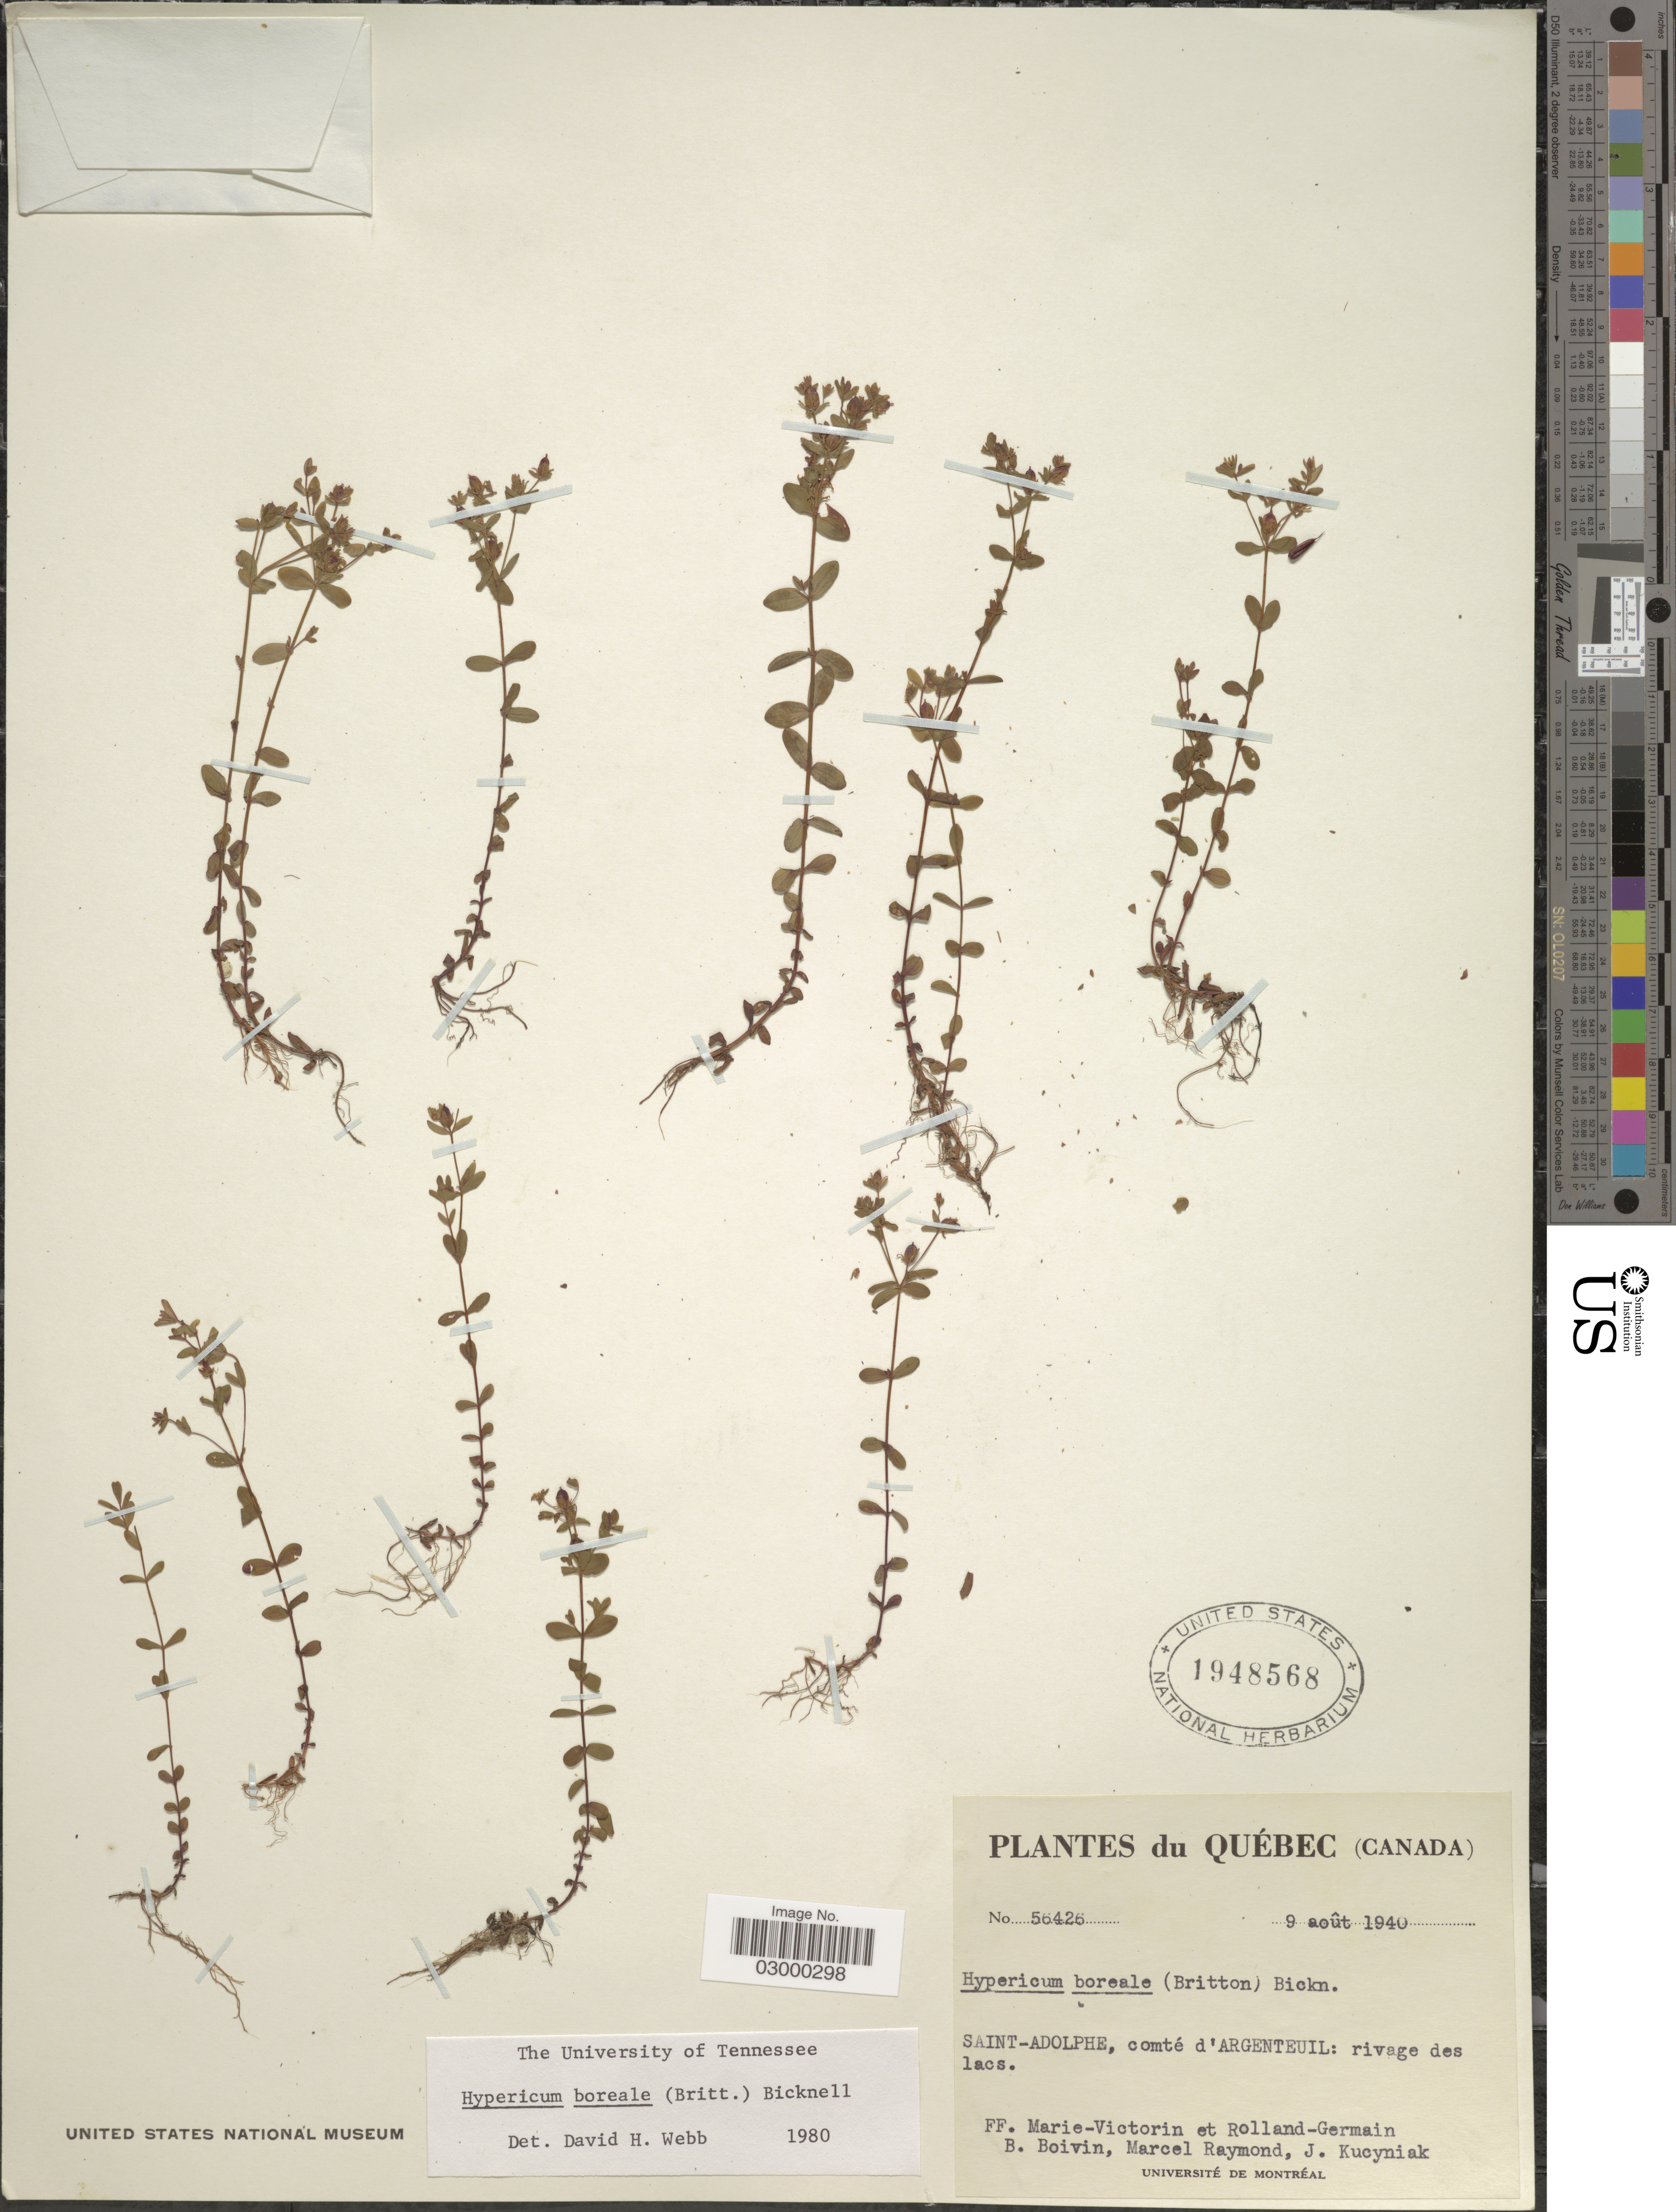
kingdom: Plantae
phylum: Tracheophyta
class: Magnoliopsida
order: Malpighiales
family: Hypericaceae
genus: Hypericum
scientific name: Hypericum boreale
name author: (Britton) E.P. Bicknell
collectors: F. Marie-Victorin, Rolland-Germain, J. R. B. Boivin, M. Raymond & J. Kucyniak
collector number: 56426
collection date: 1940-08-09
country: Canada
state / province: Quebec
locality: Saint-Adolphe, comté d'Argenteuil: rivage des lacs.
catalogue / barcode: US 1948568